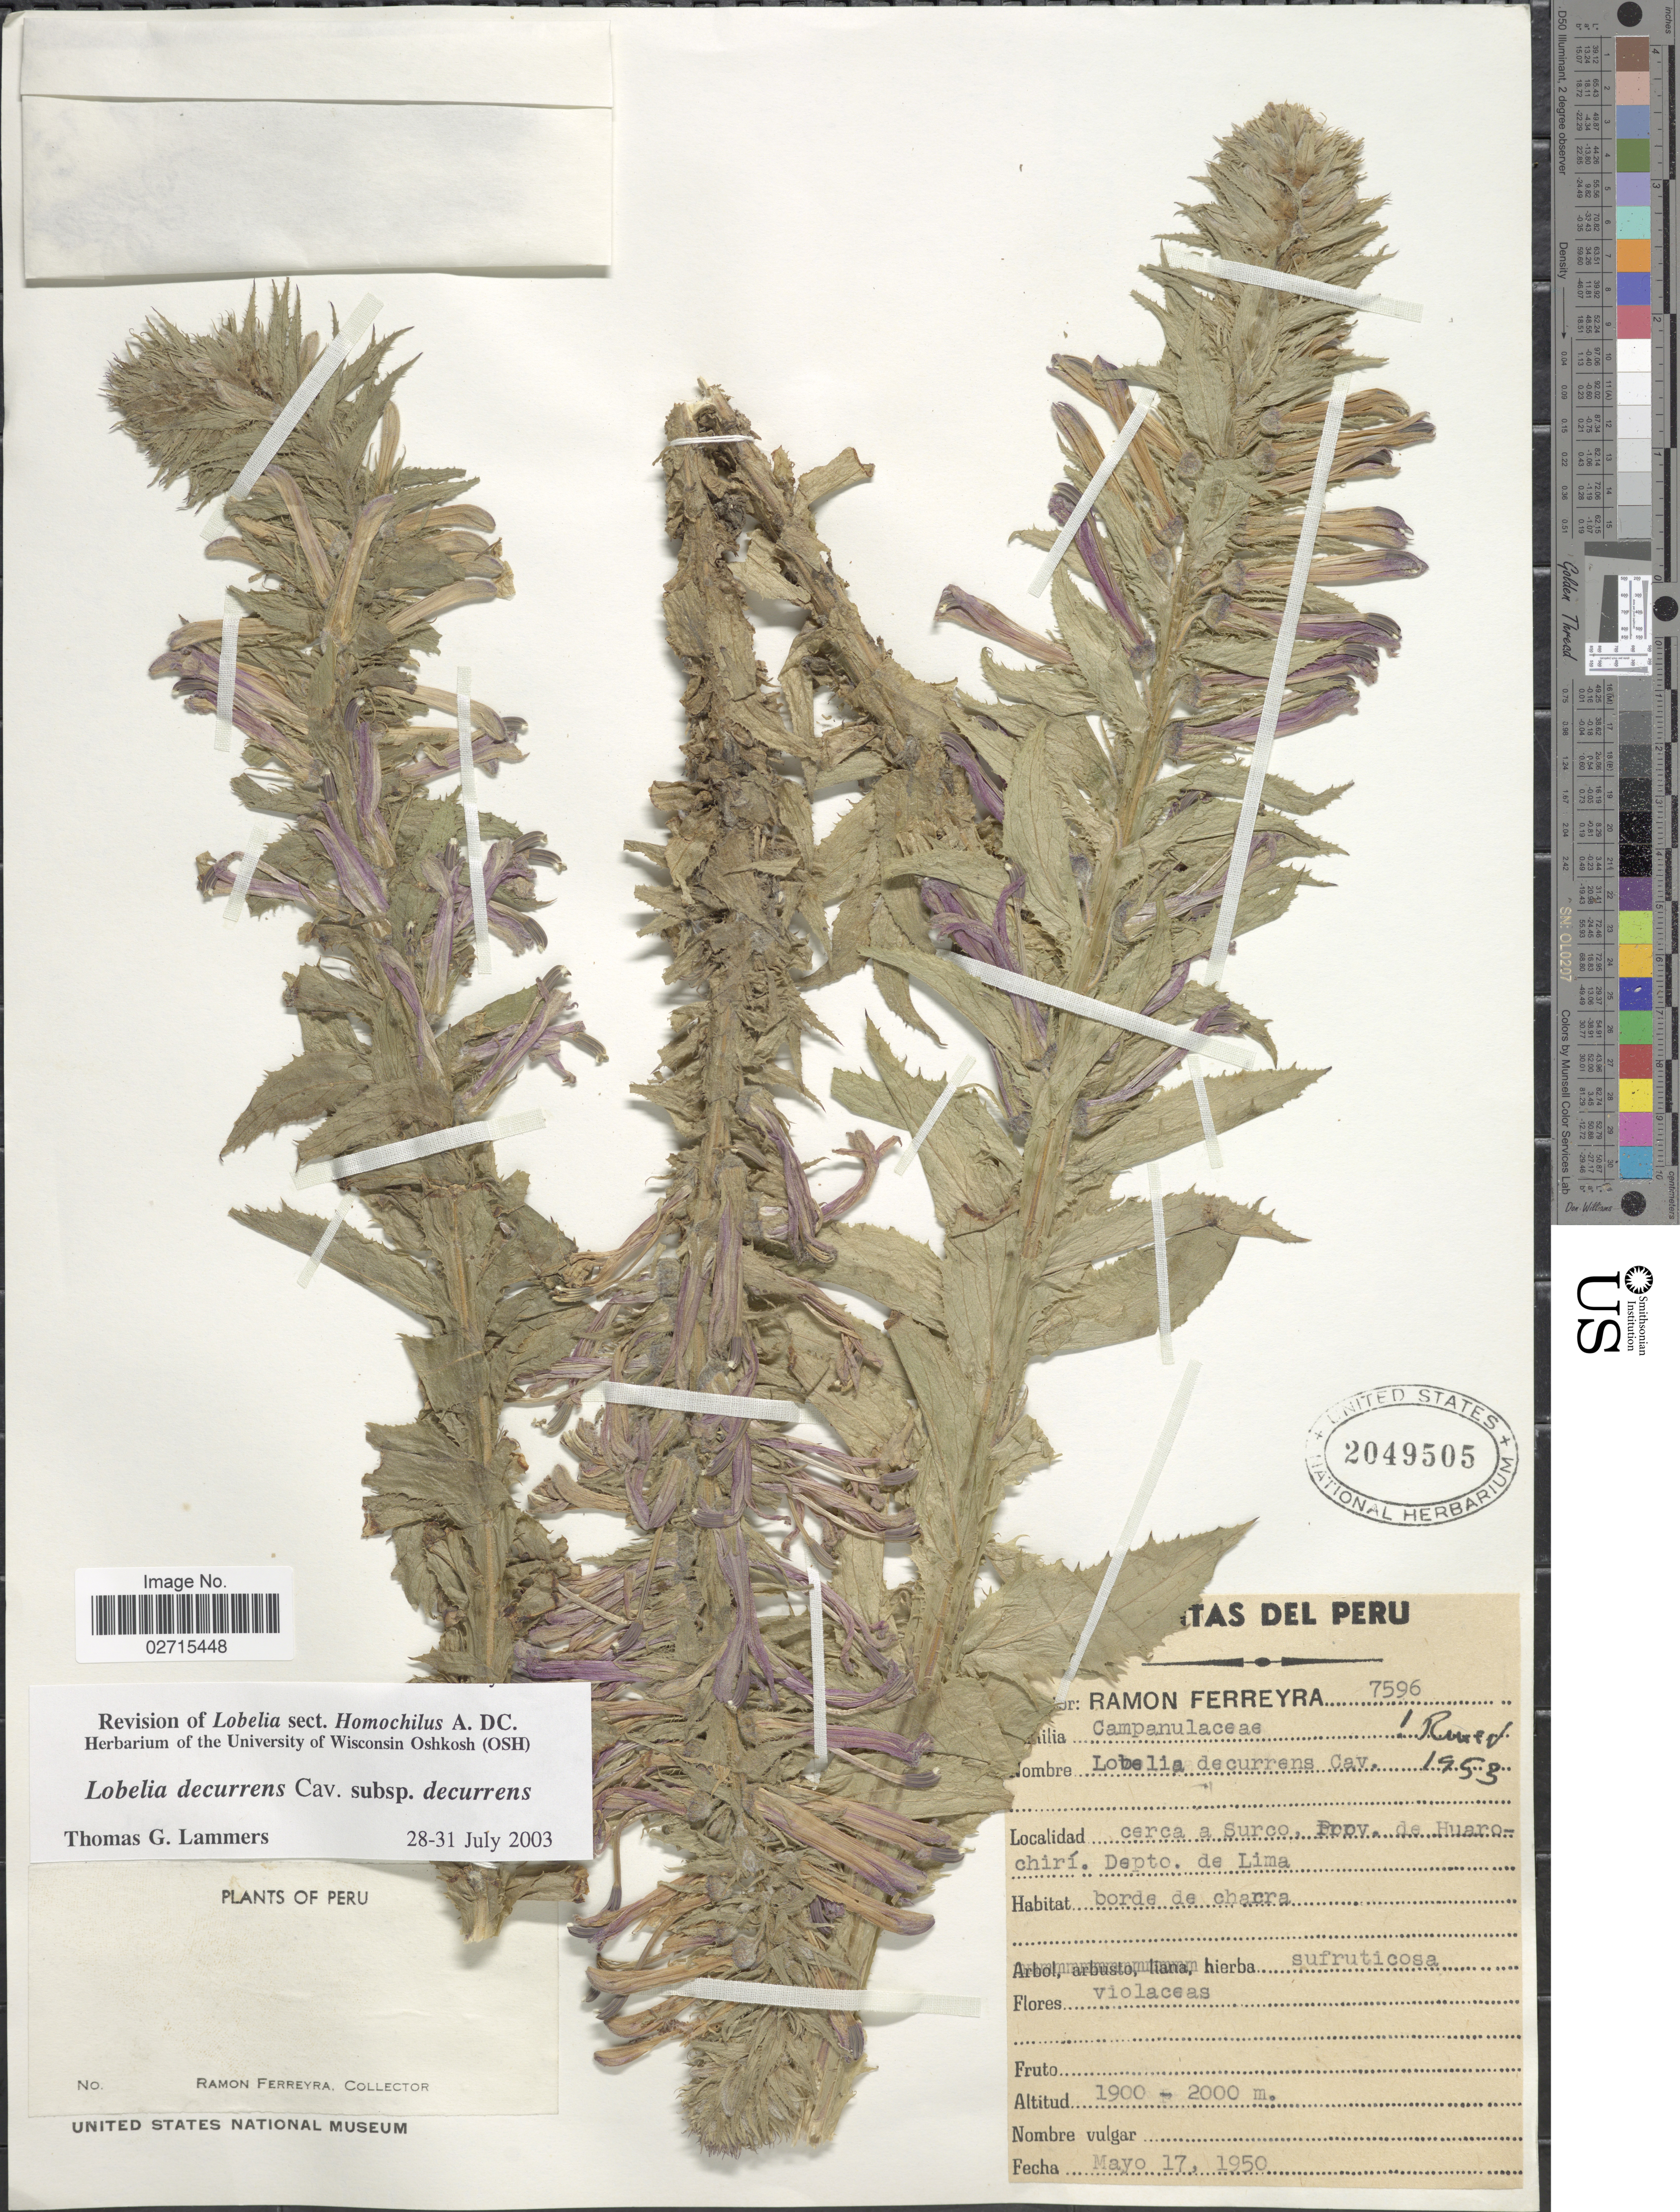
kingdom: Plantae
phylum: Tracheophyta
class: Magnoliopsida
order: Asterales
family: Campanulaceae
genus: Lobelia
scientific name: Lobelia decurrens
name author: Cav.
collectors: R. A. Ferreyra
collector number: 7596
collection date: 1950-05-17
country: Peru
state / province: Lima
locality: Cerca a Surco, Prov de Huarochirí. Depto de Lima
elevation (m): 1900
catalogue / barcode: US 2049505